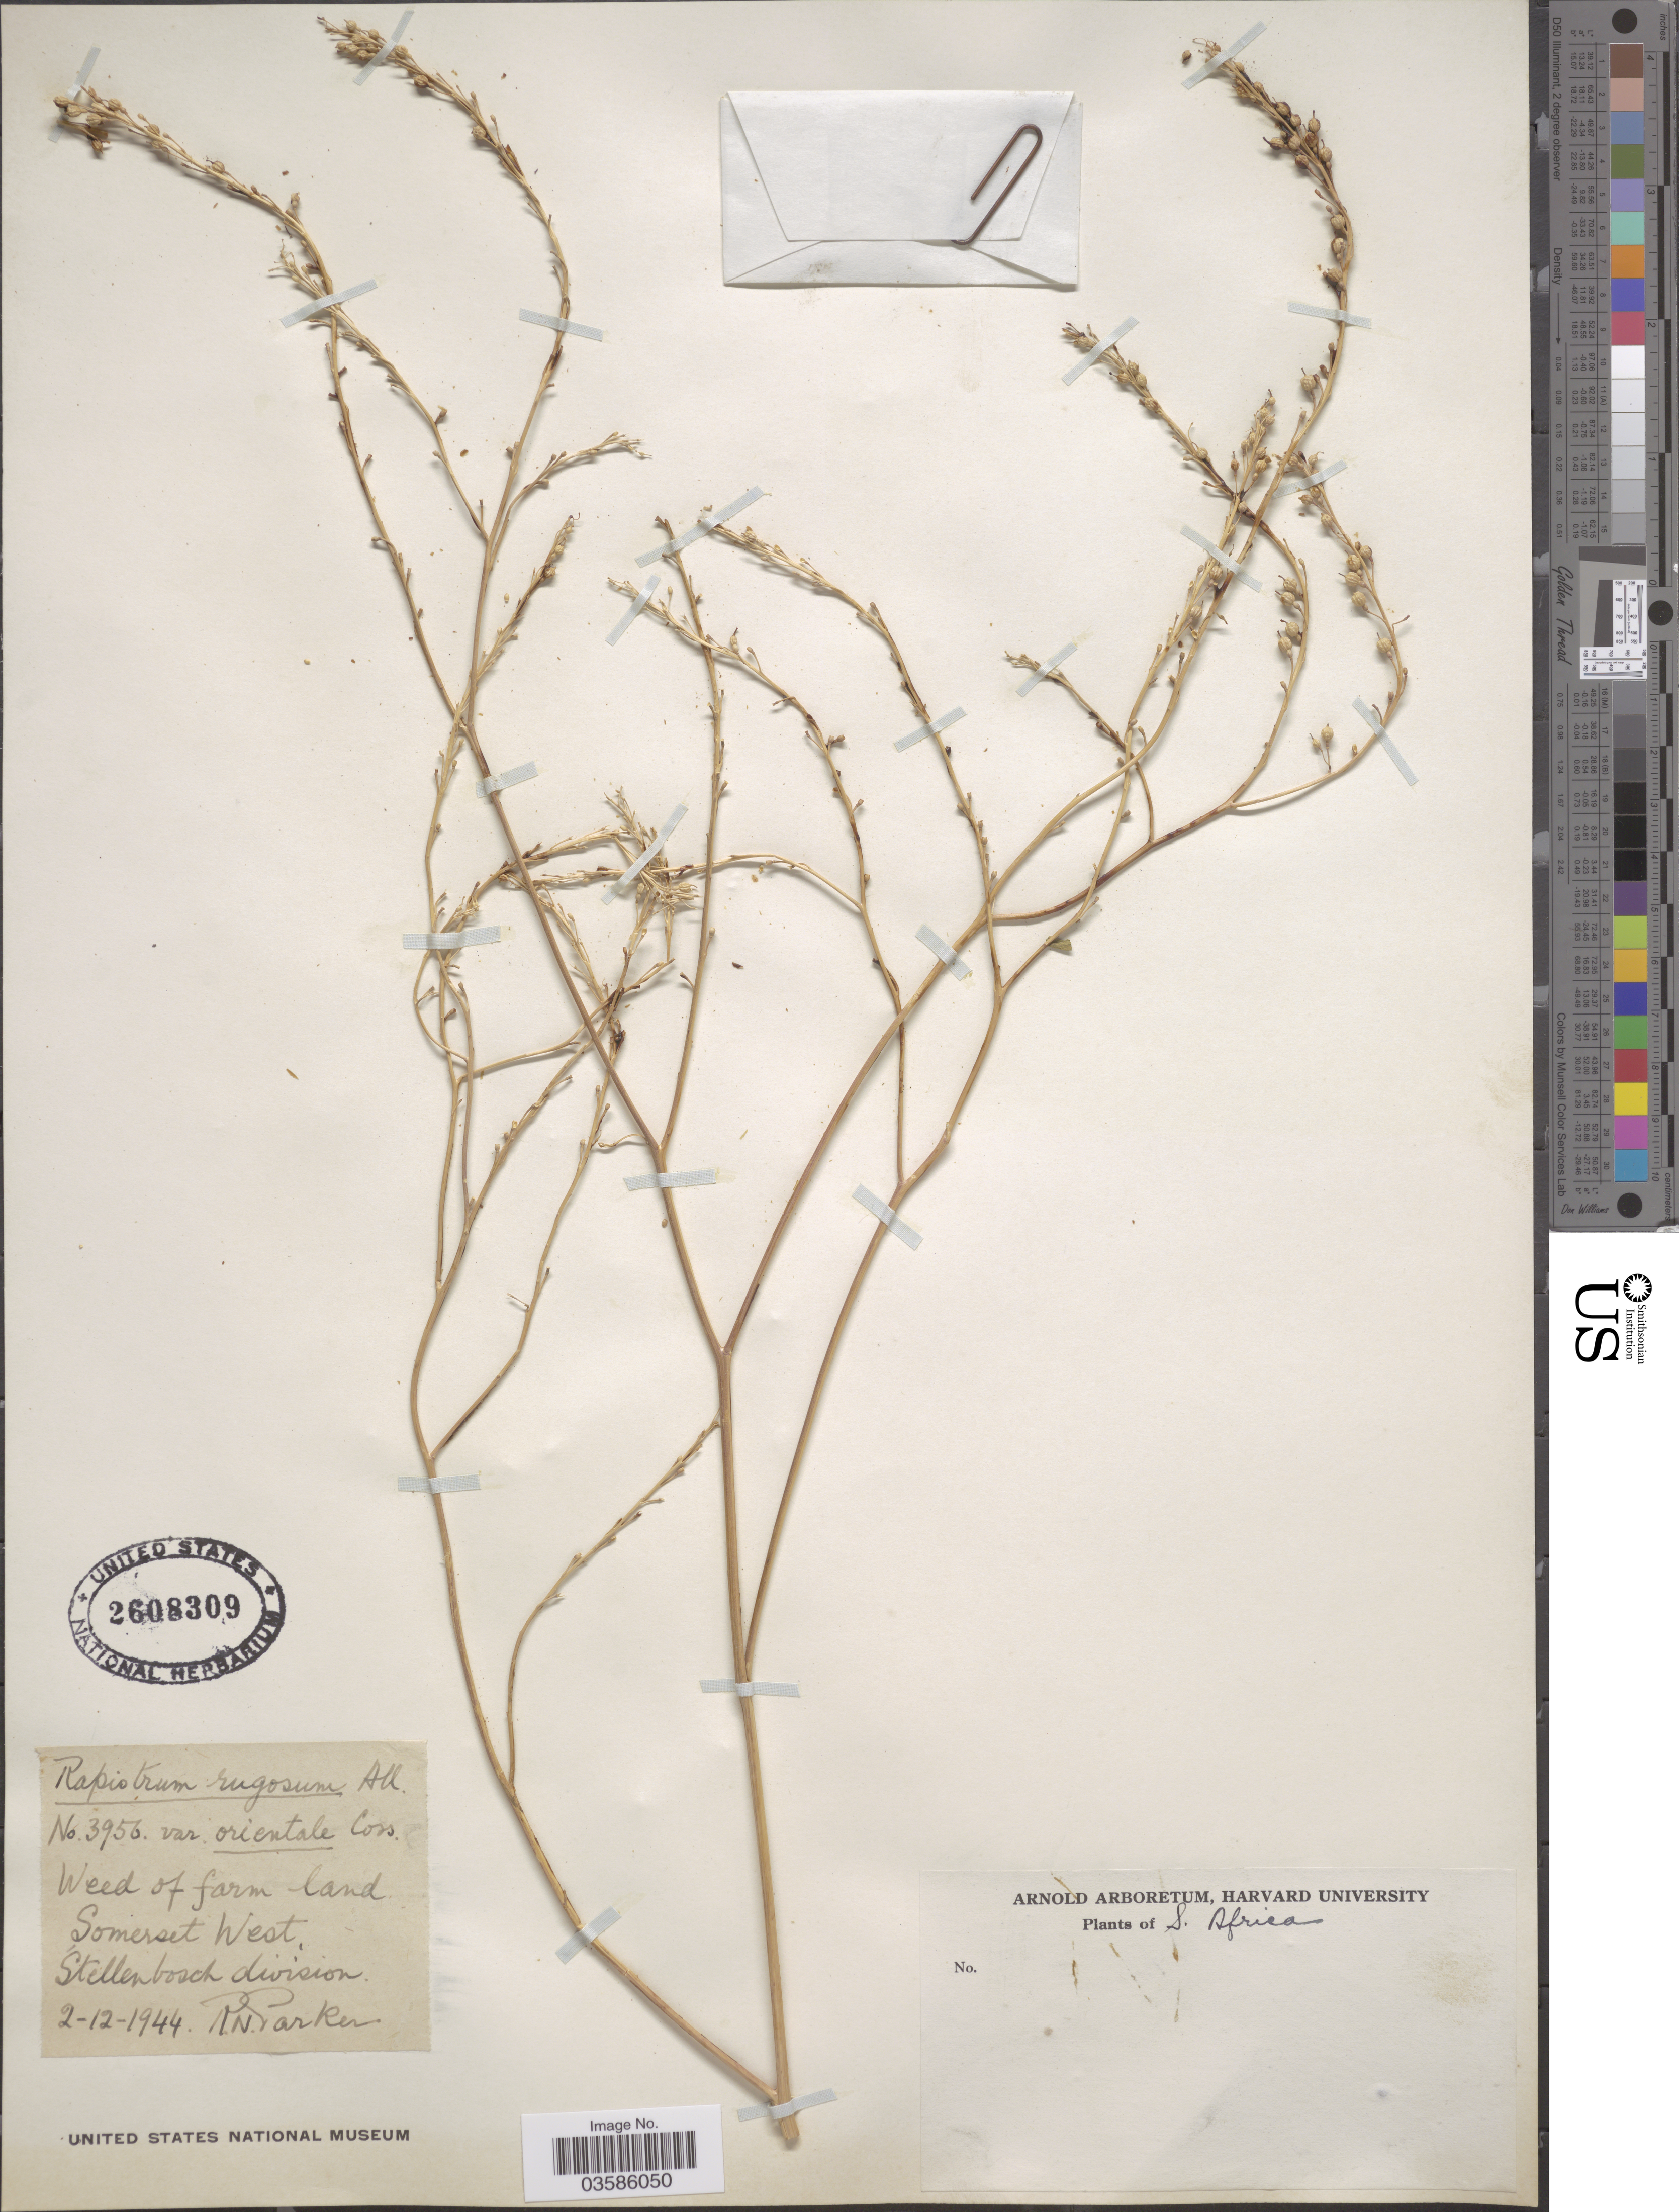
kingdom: Plantae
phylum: Tracheophyta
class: Magnoliopsida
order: Brassicales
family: Brassicaceae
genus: Rapistrum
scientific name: Rapistrum rugosum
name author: (L.) All.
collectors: R. N. Parker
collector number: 3956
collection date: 1944-02-12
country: South Africa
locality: Somerset West, Stellenbosch division.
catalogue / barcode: US 2608309